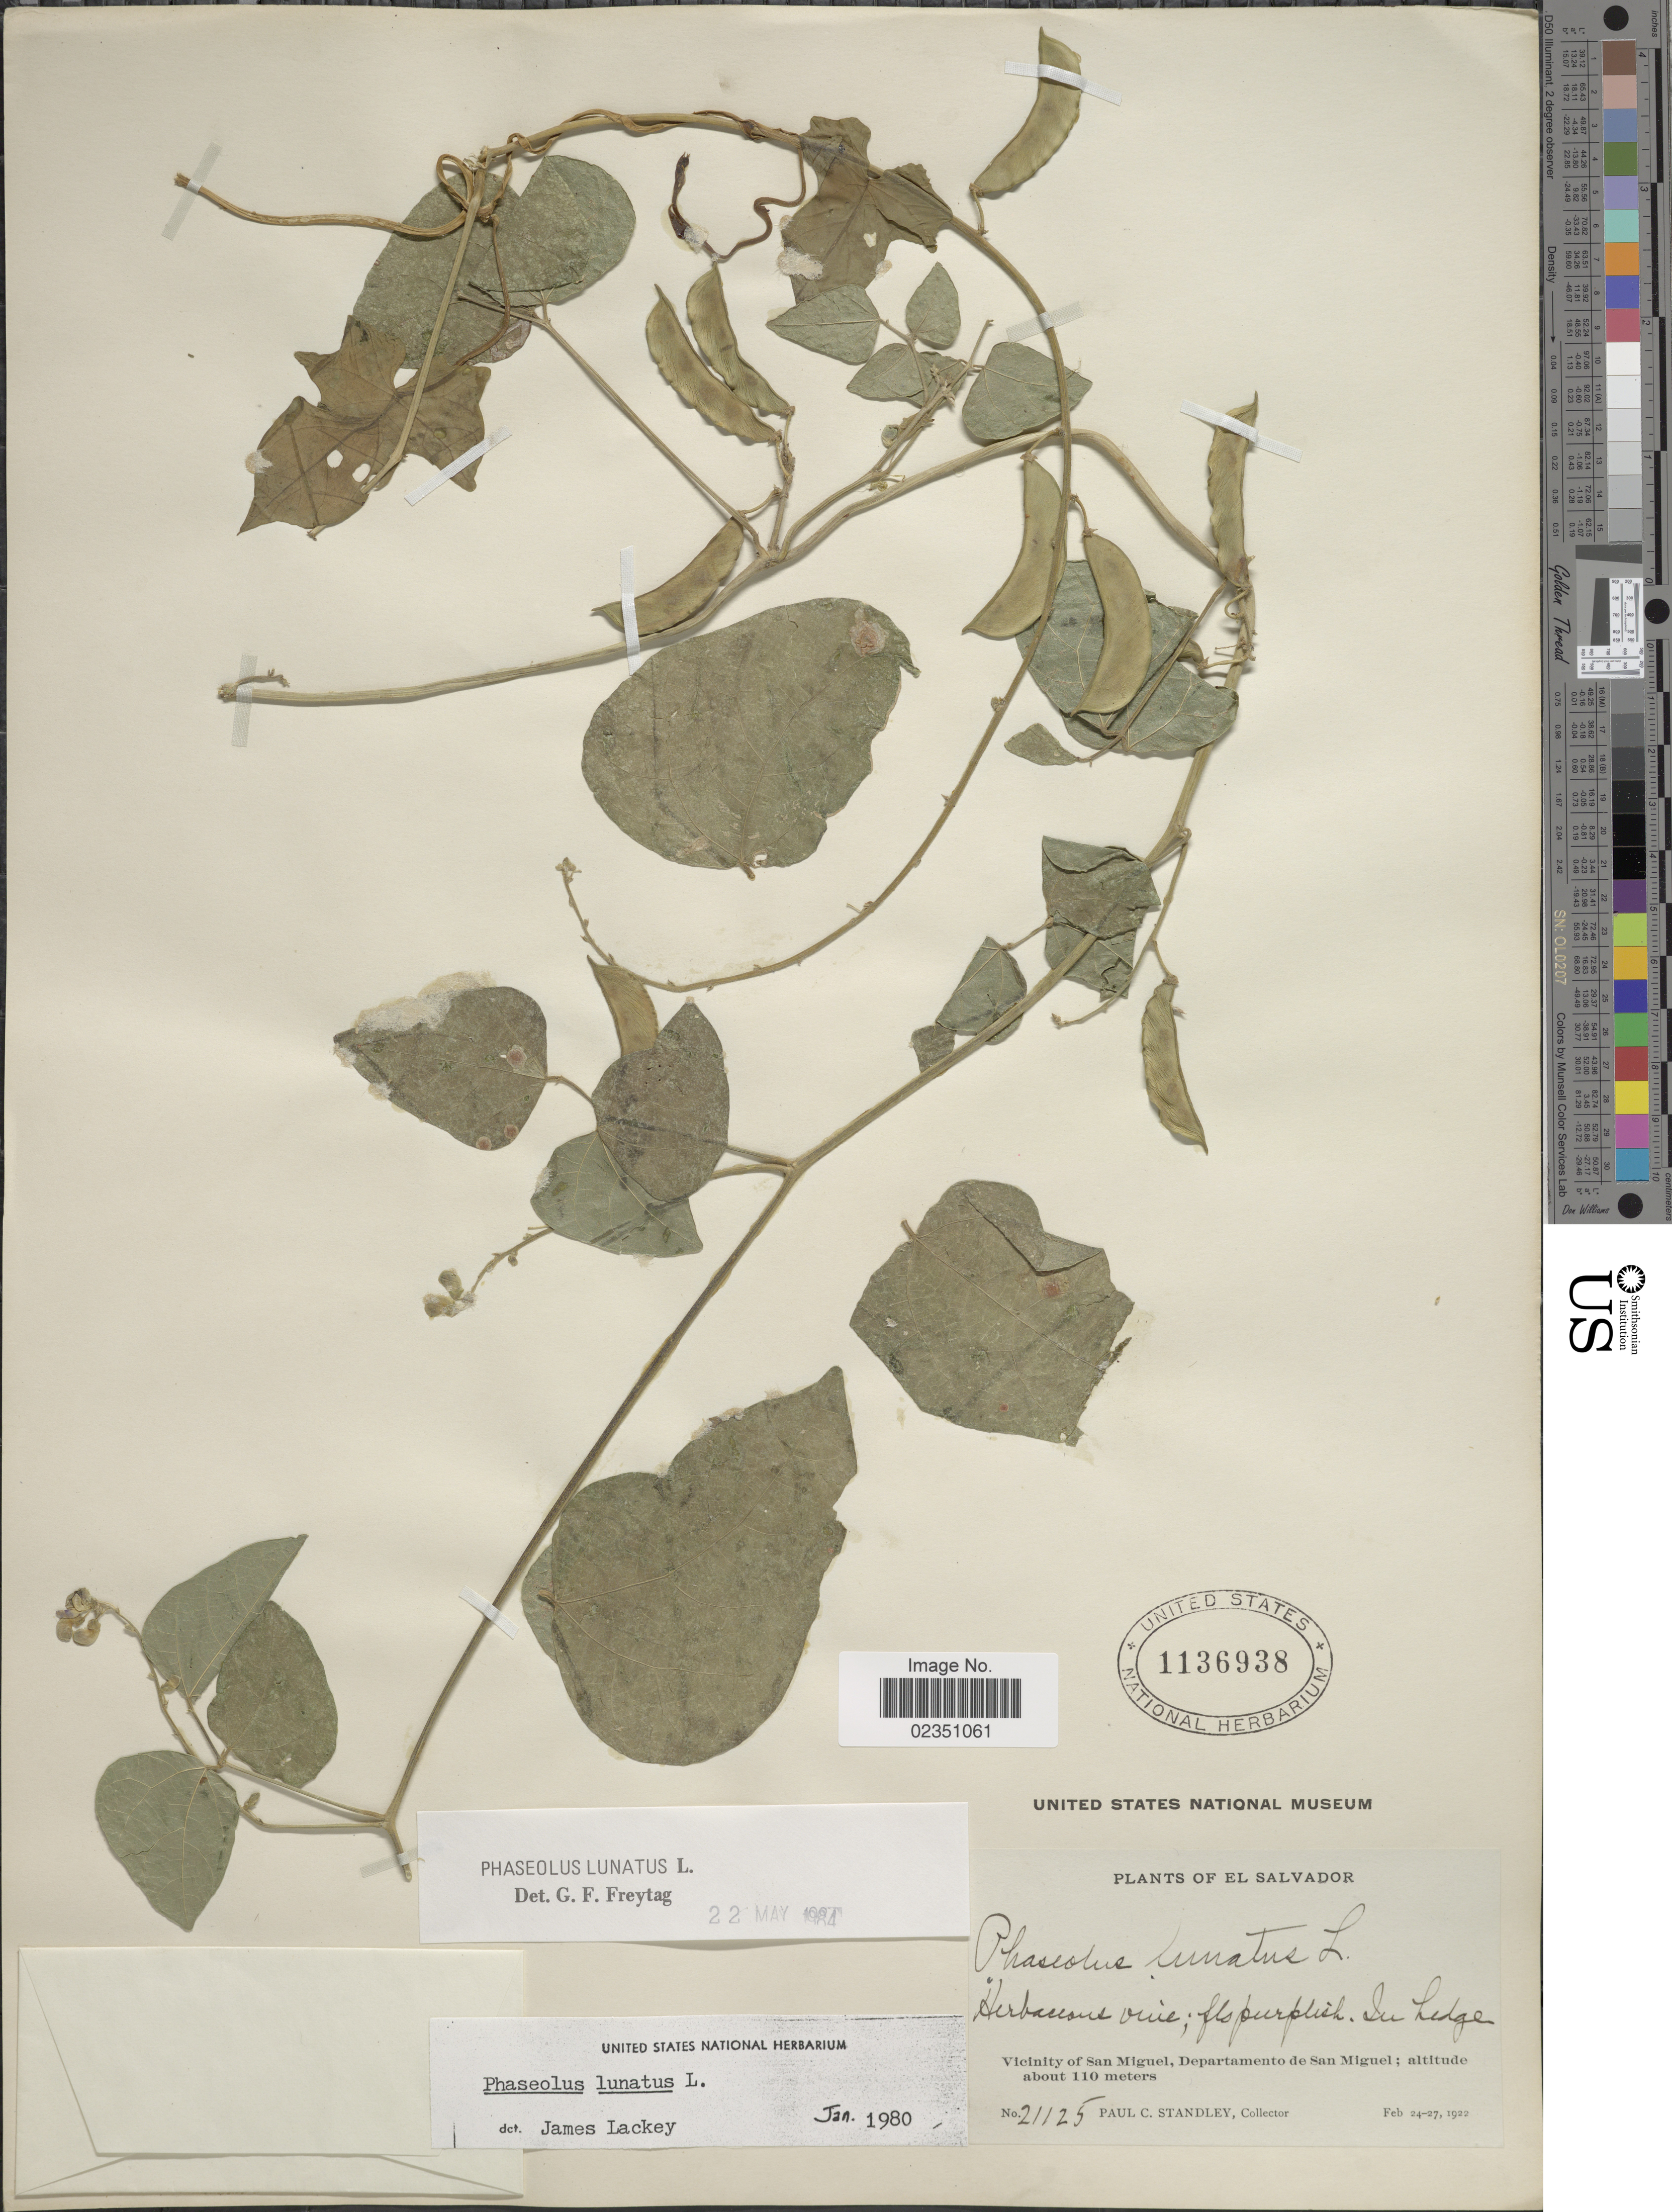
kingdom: Plantae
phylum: Tracheophyta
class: Magnoliopsida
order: Fabales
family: Fabaceae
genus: Phaseolus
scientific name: Phaseolus lunatus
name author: L.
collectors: P. C. Standley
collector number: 21125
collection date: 1922-02-24/1922-02-27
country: El Salvador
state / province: San Miguel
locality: In hedge, Vicinity of San Miguel, Departamento de San Miguel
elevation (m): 110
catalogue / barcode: US 1136938